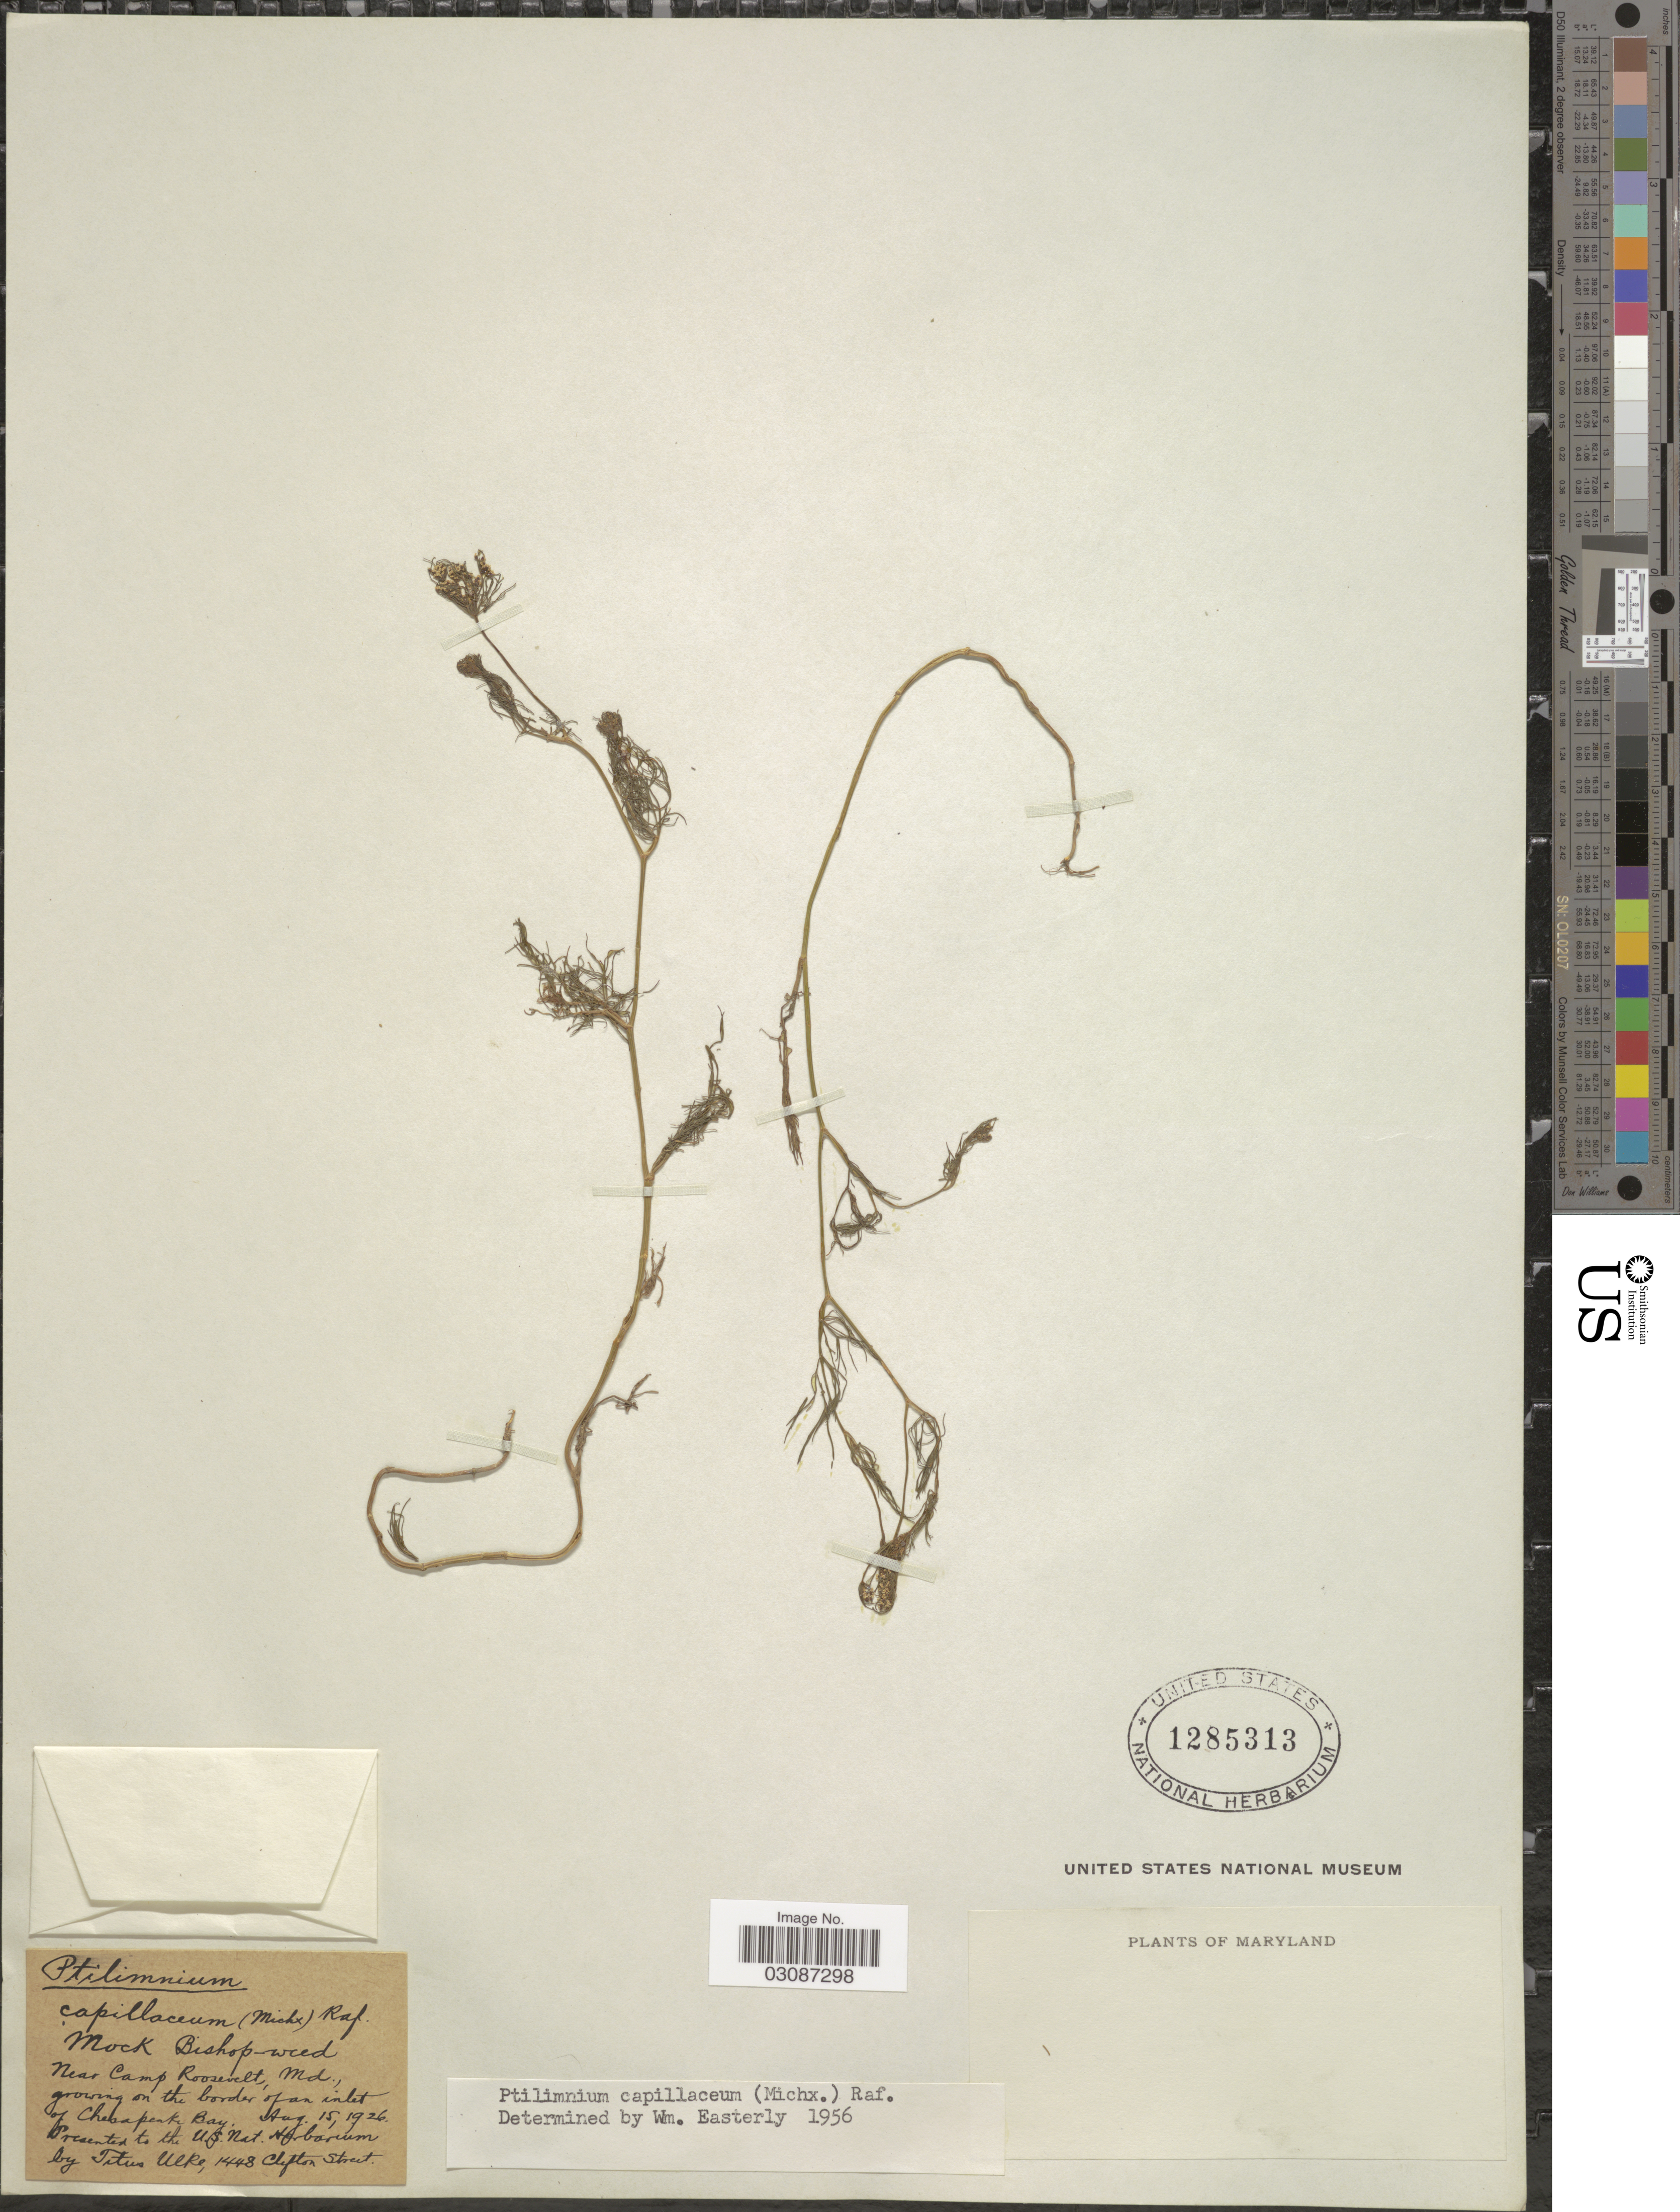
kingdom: Plantae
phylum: Tracheophyta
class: Magnoliopsida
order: Apiales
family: Apiaceae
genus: Ptilimnium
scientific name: Ptilimnium capillaceum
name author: (Michx.) Raf.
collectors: T. Ulke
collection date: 1926-08-15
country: United States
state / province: Maryland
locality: Near Camp Roosevelt. Growing on the border of an inlet of Chesapeake Bay.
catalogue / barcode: US 1285313